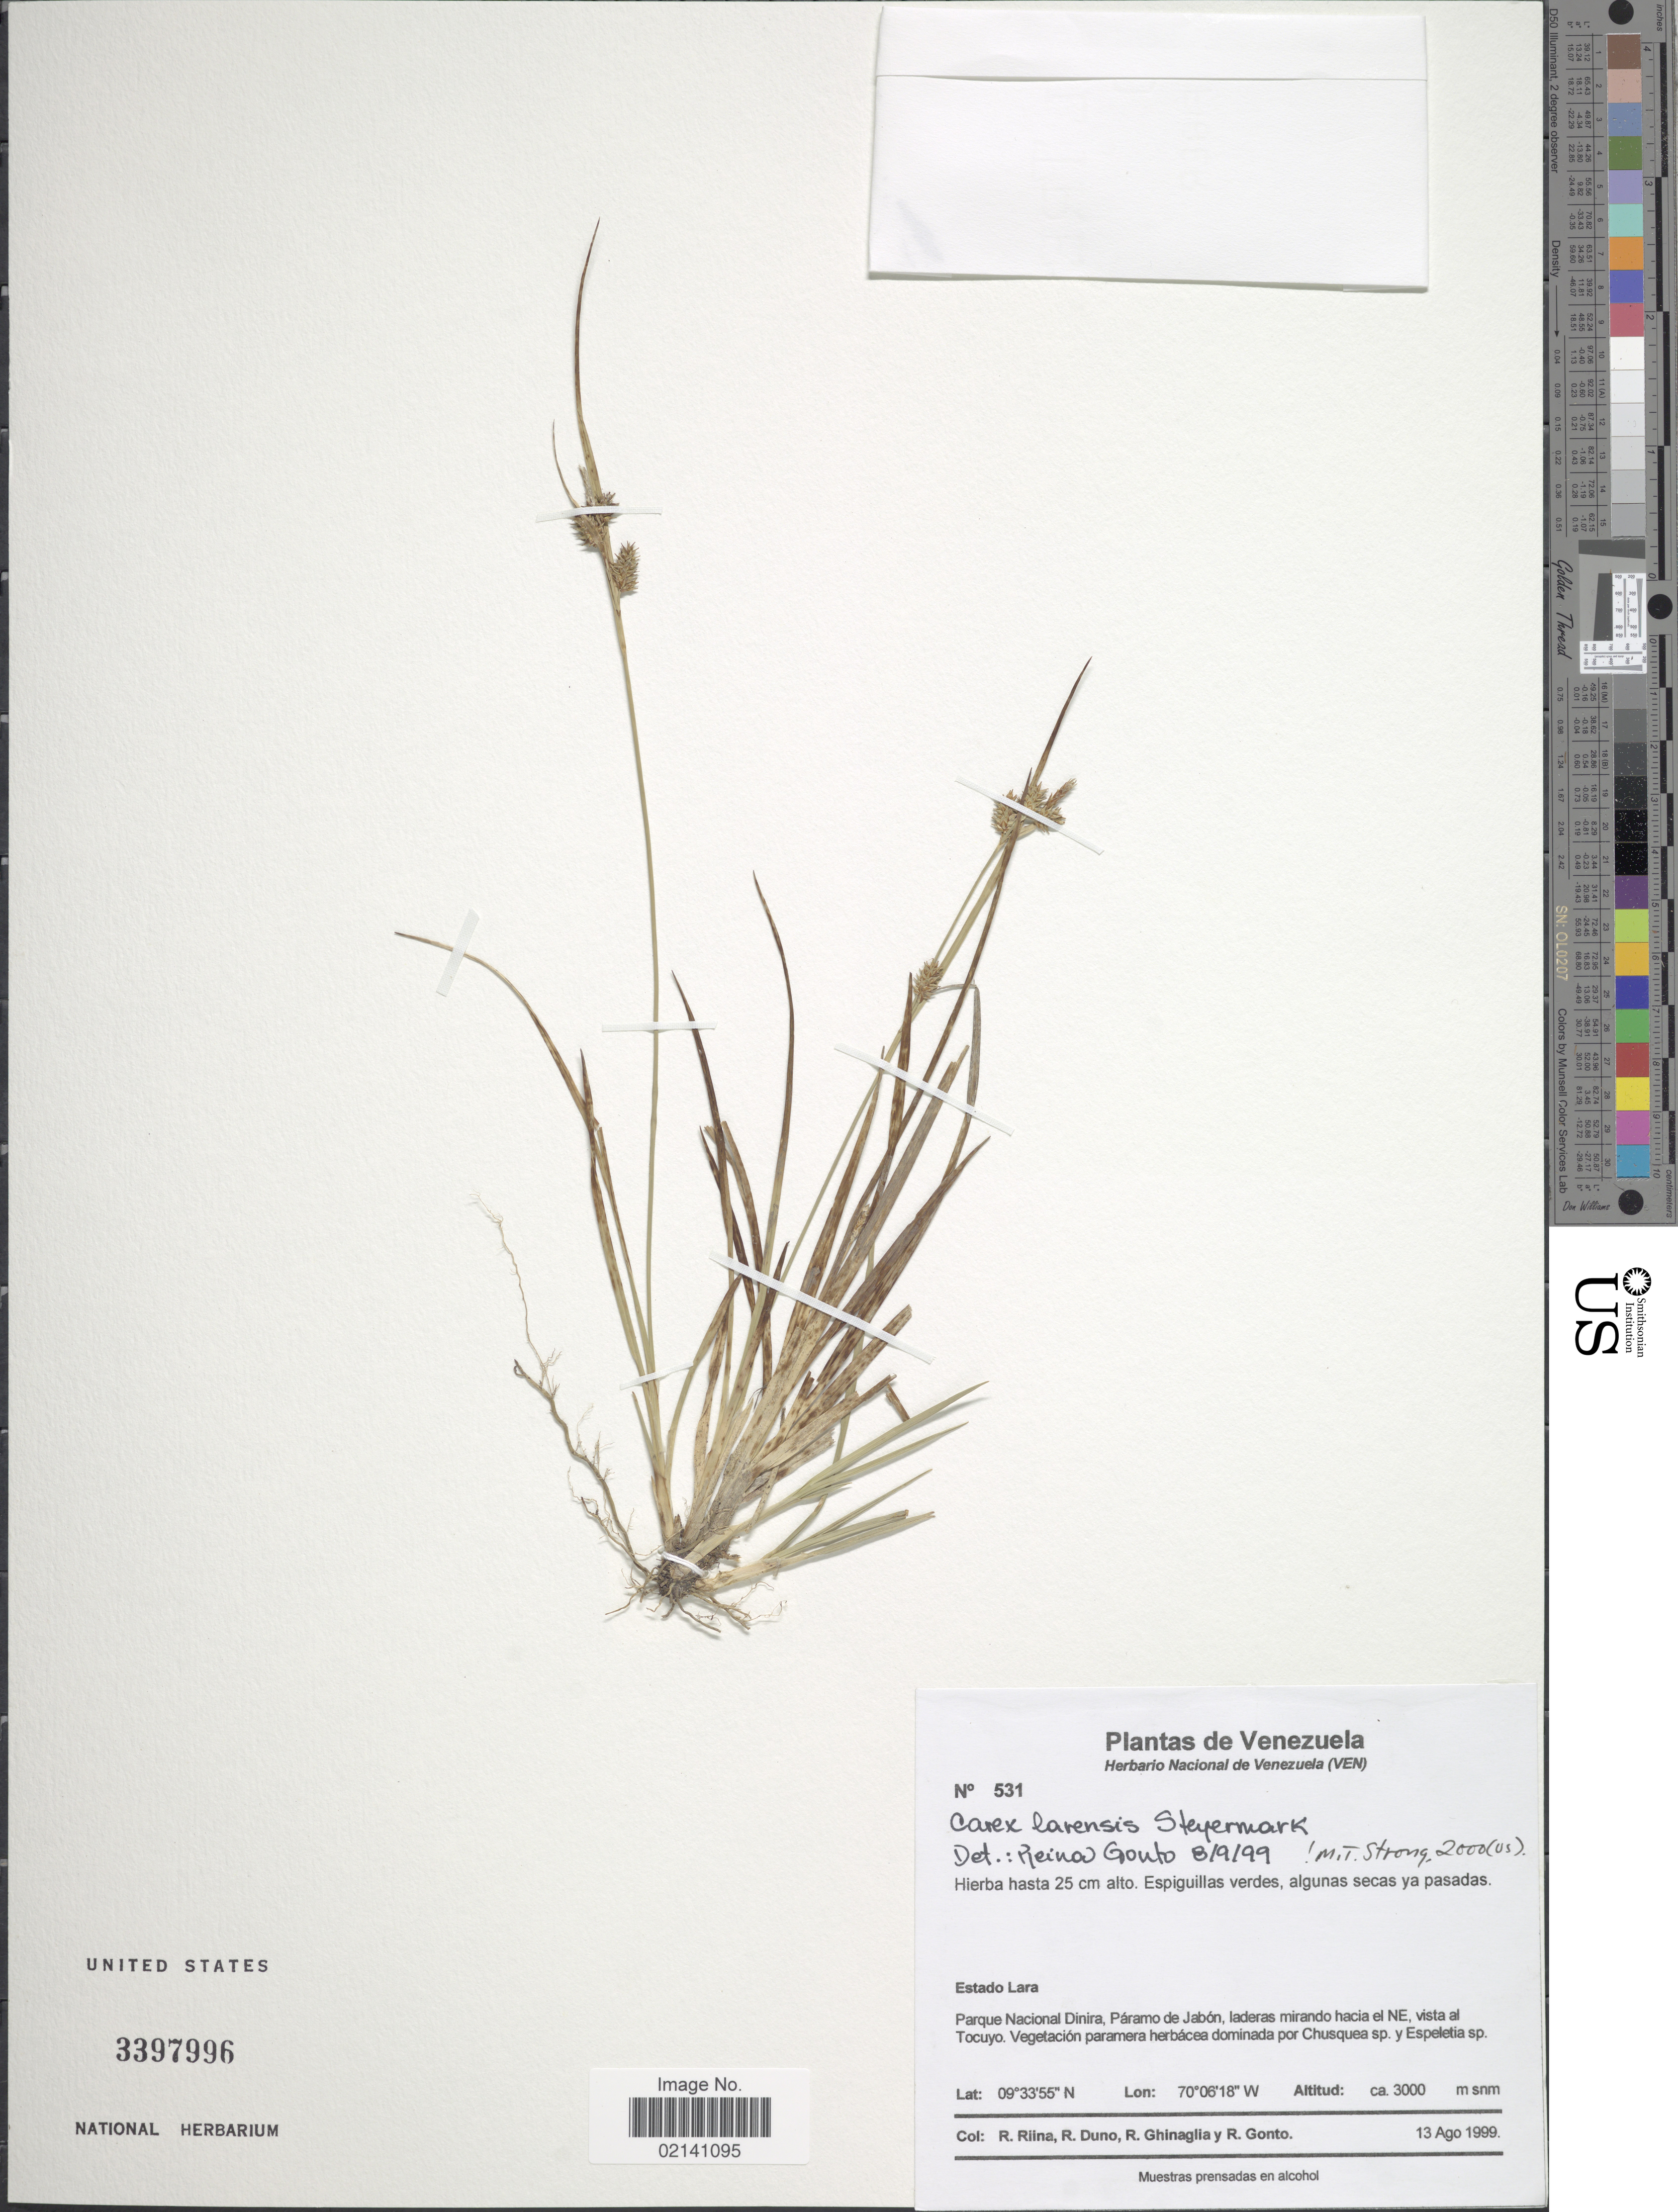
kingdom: Plantae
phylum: Tracheophyta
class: Liliopsida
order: Poales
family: Cyperaceae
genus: Carex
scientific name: Carex larensis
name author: Steyerm.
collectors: R. Riina, R. Duno de Stefano, R. Ghinaglia & R. Gonto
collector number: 531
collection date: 1999-08-13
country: Venezuela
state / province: Lara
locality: Estado Lara, Parque Nacional Dinira, Paramo de Jabon, laderas mirando hacia el NE, vista al Tocuyo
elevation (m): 3000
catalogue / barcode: US 3397996